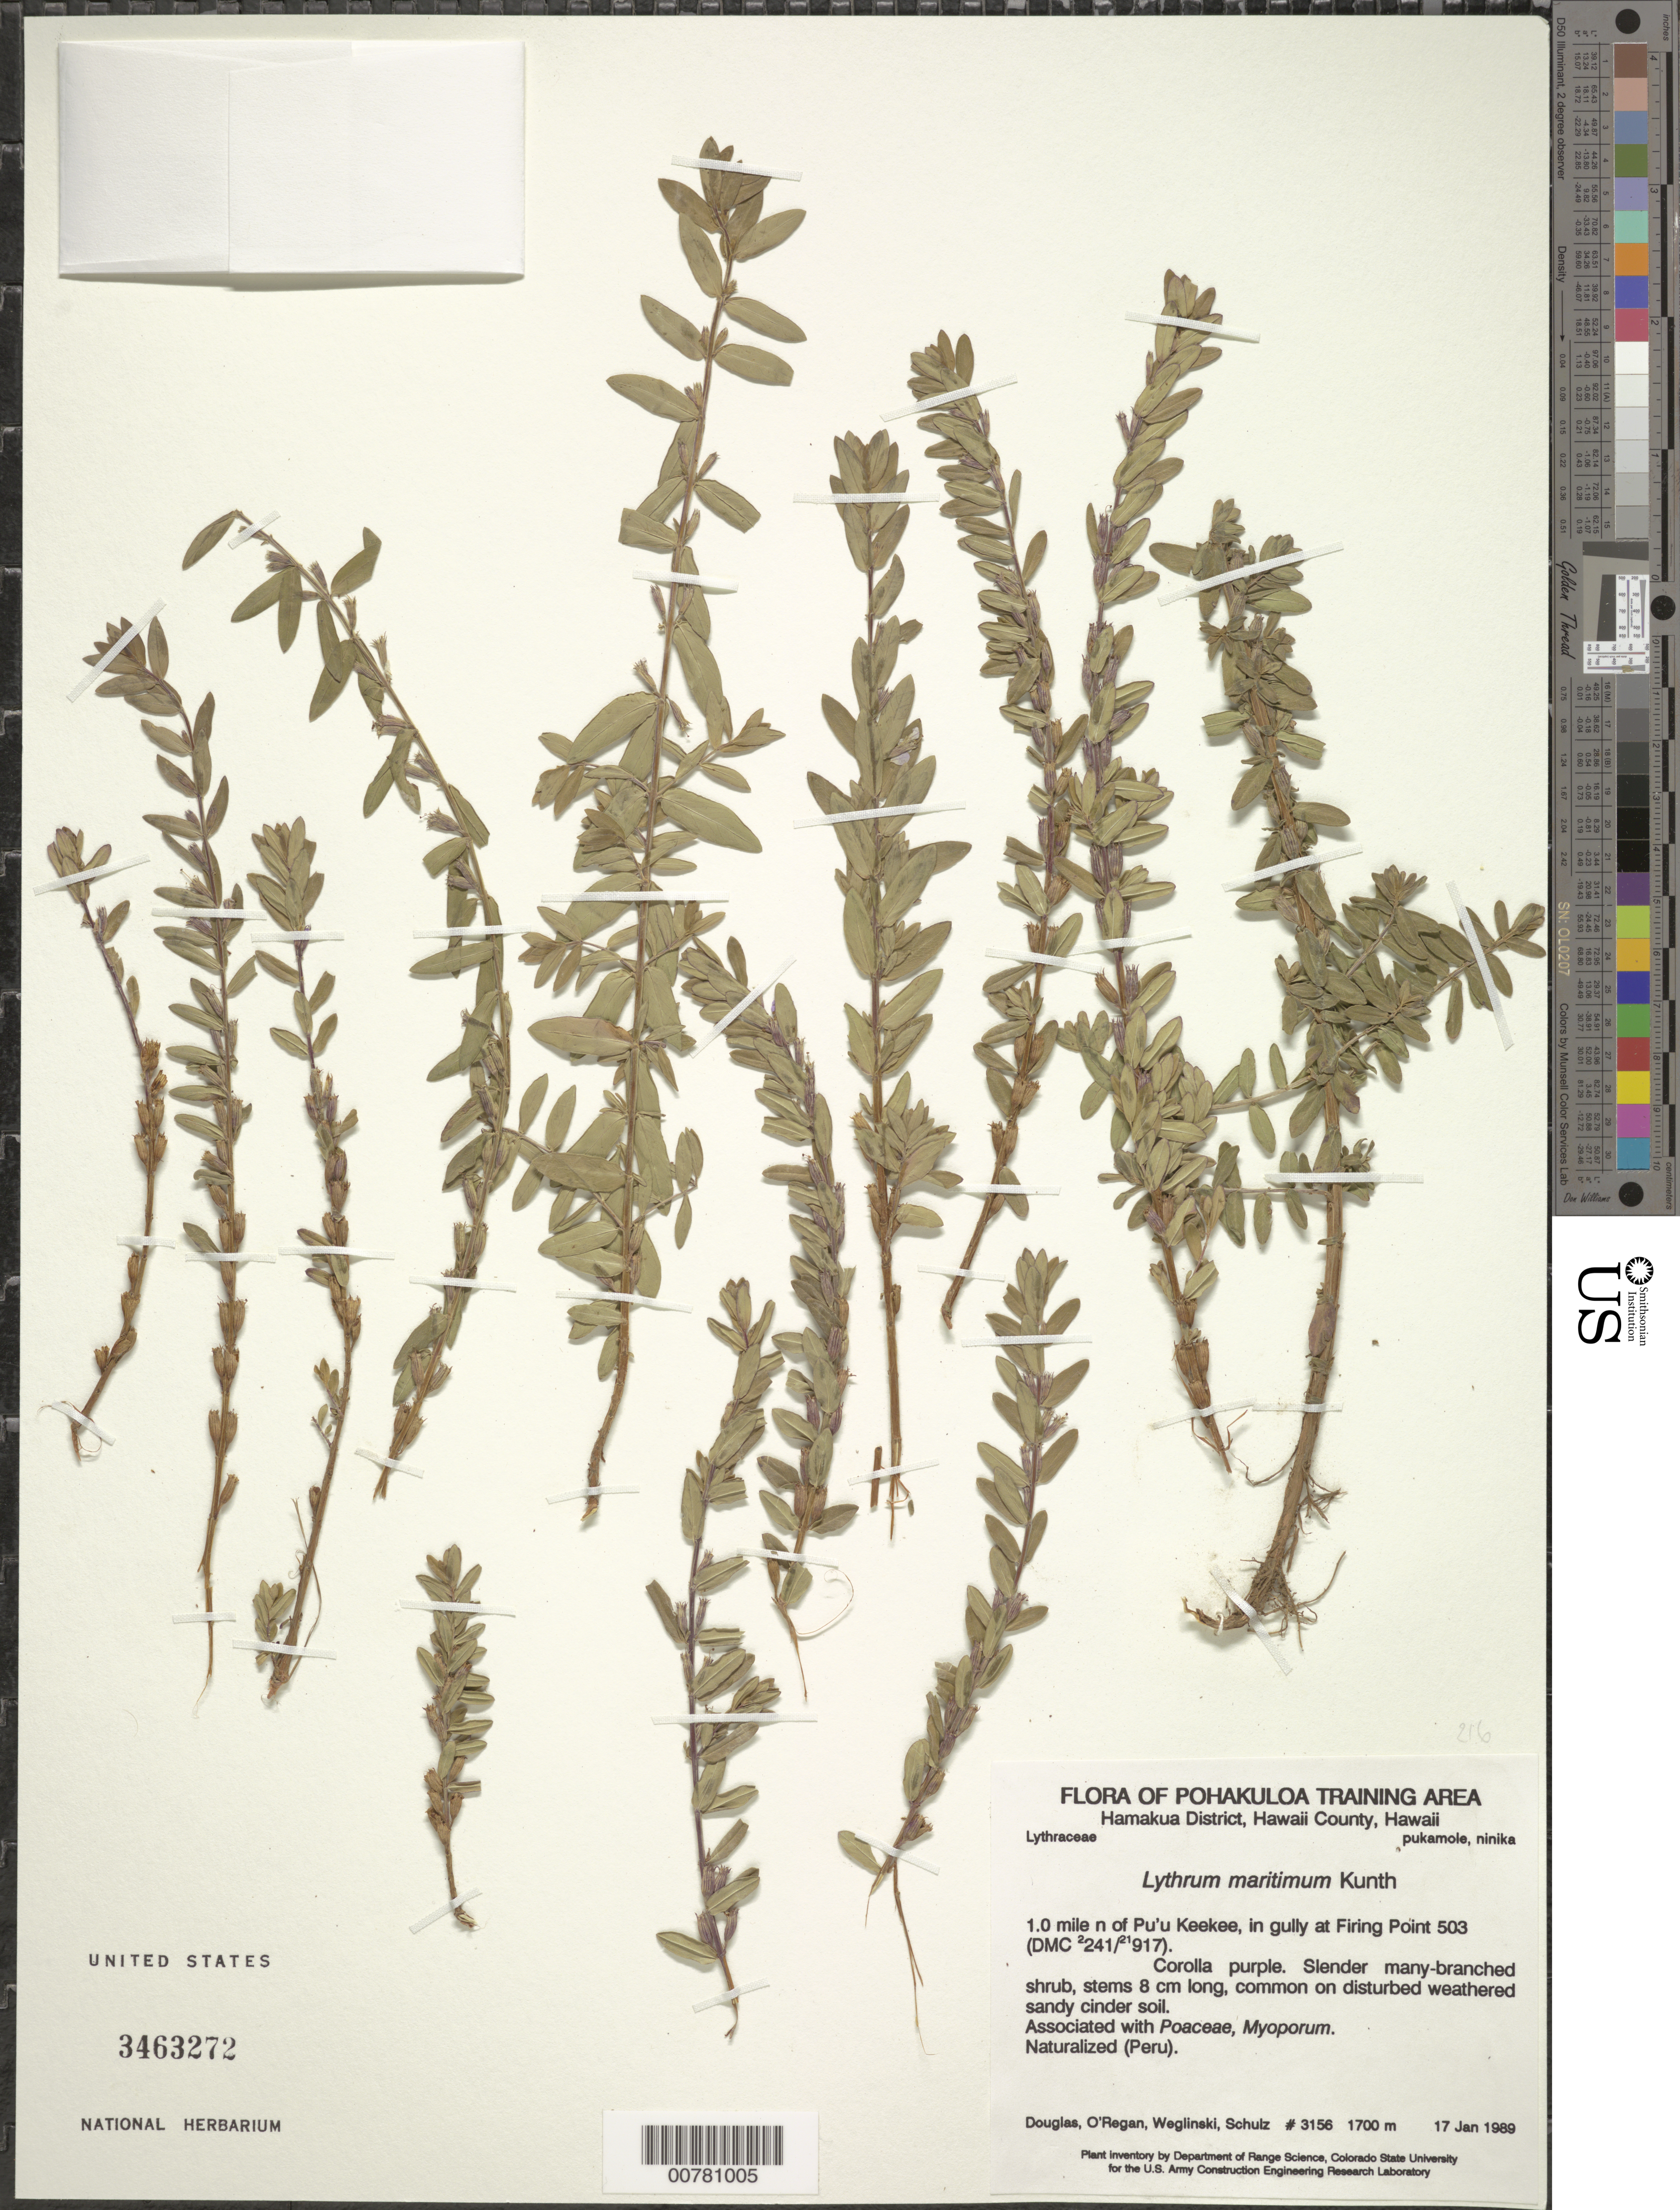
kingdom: Plantae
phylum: Tracheophyta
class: Magnoliopsida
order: Myrtales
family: Lythraceae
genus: Lythrum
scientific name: Lythrum maritimum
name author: Kunth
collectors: P. Douglas, O'Regan, Weglinski & Schulz, --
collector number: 3156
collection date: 1989-01-17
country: United States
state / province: Hawaii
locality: Pohakuloa Training Area. Hamakua District, Hawaii County, Hawaii. 1.0 mile n of Pu'u Keekee, in gully at Firing Point 503 (DMC ²241/²1 917).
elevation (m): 1700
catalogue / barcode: US 3463272